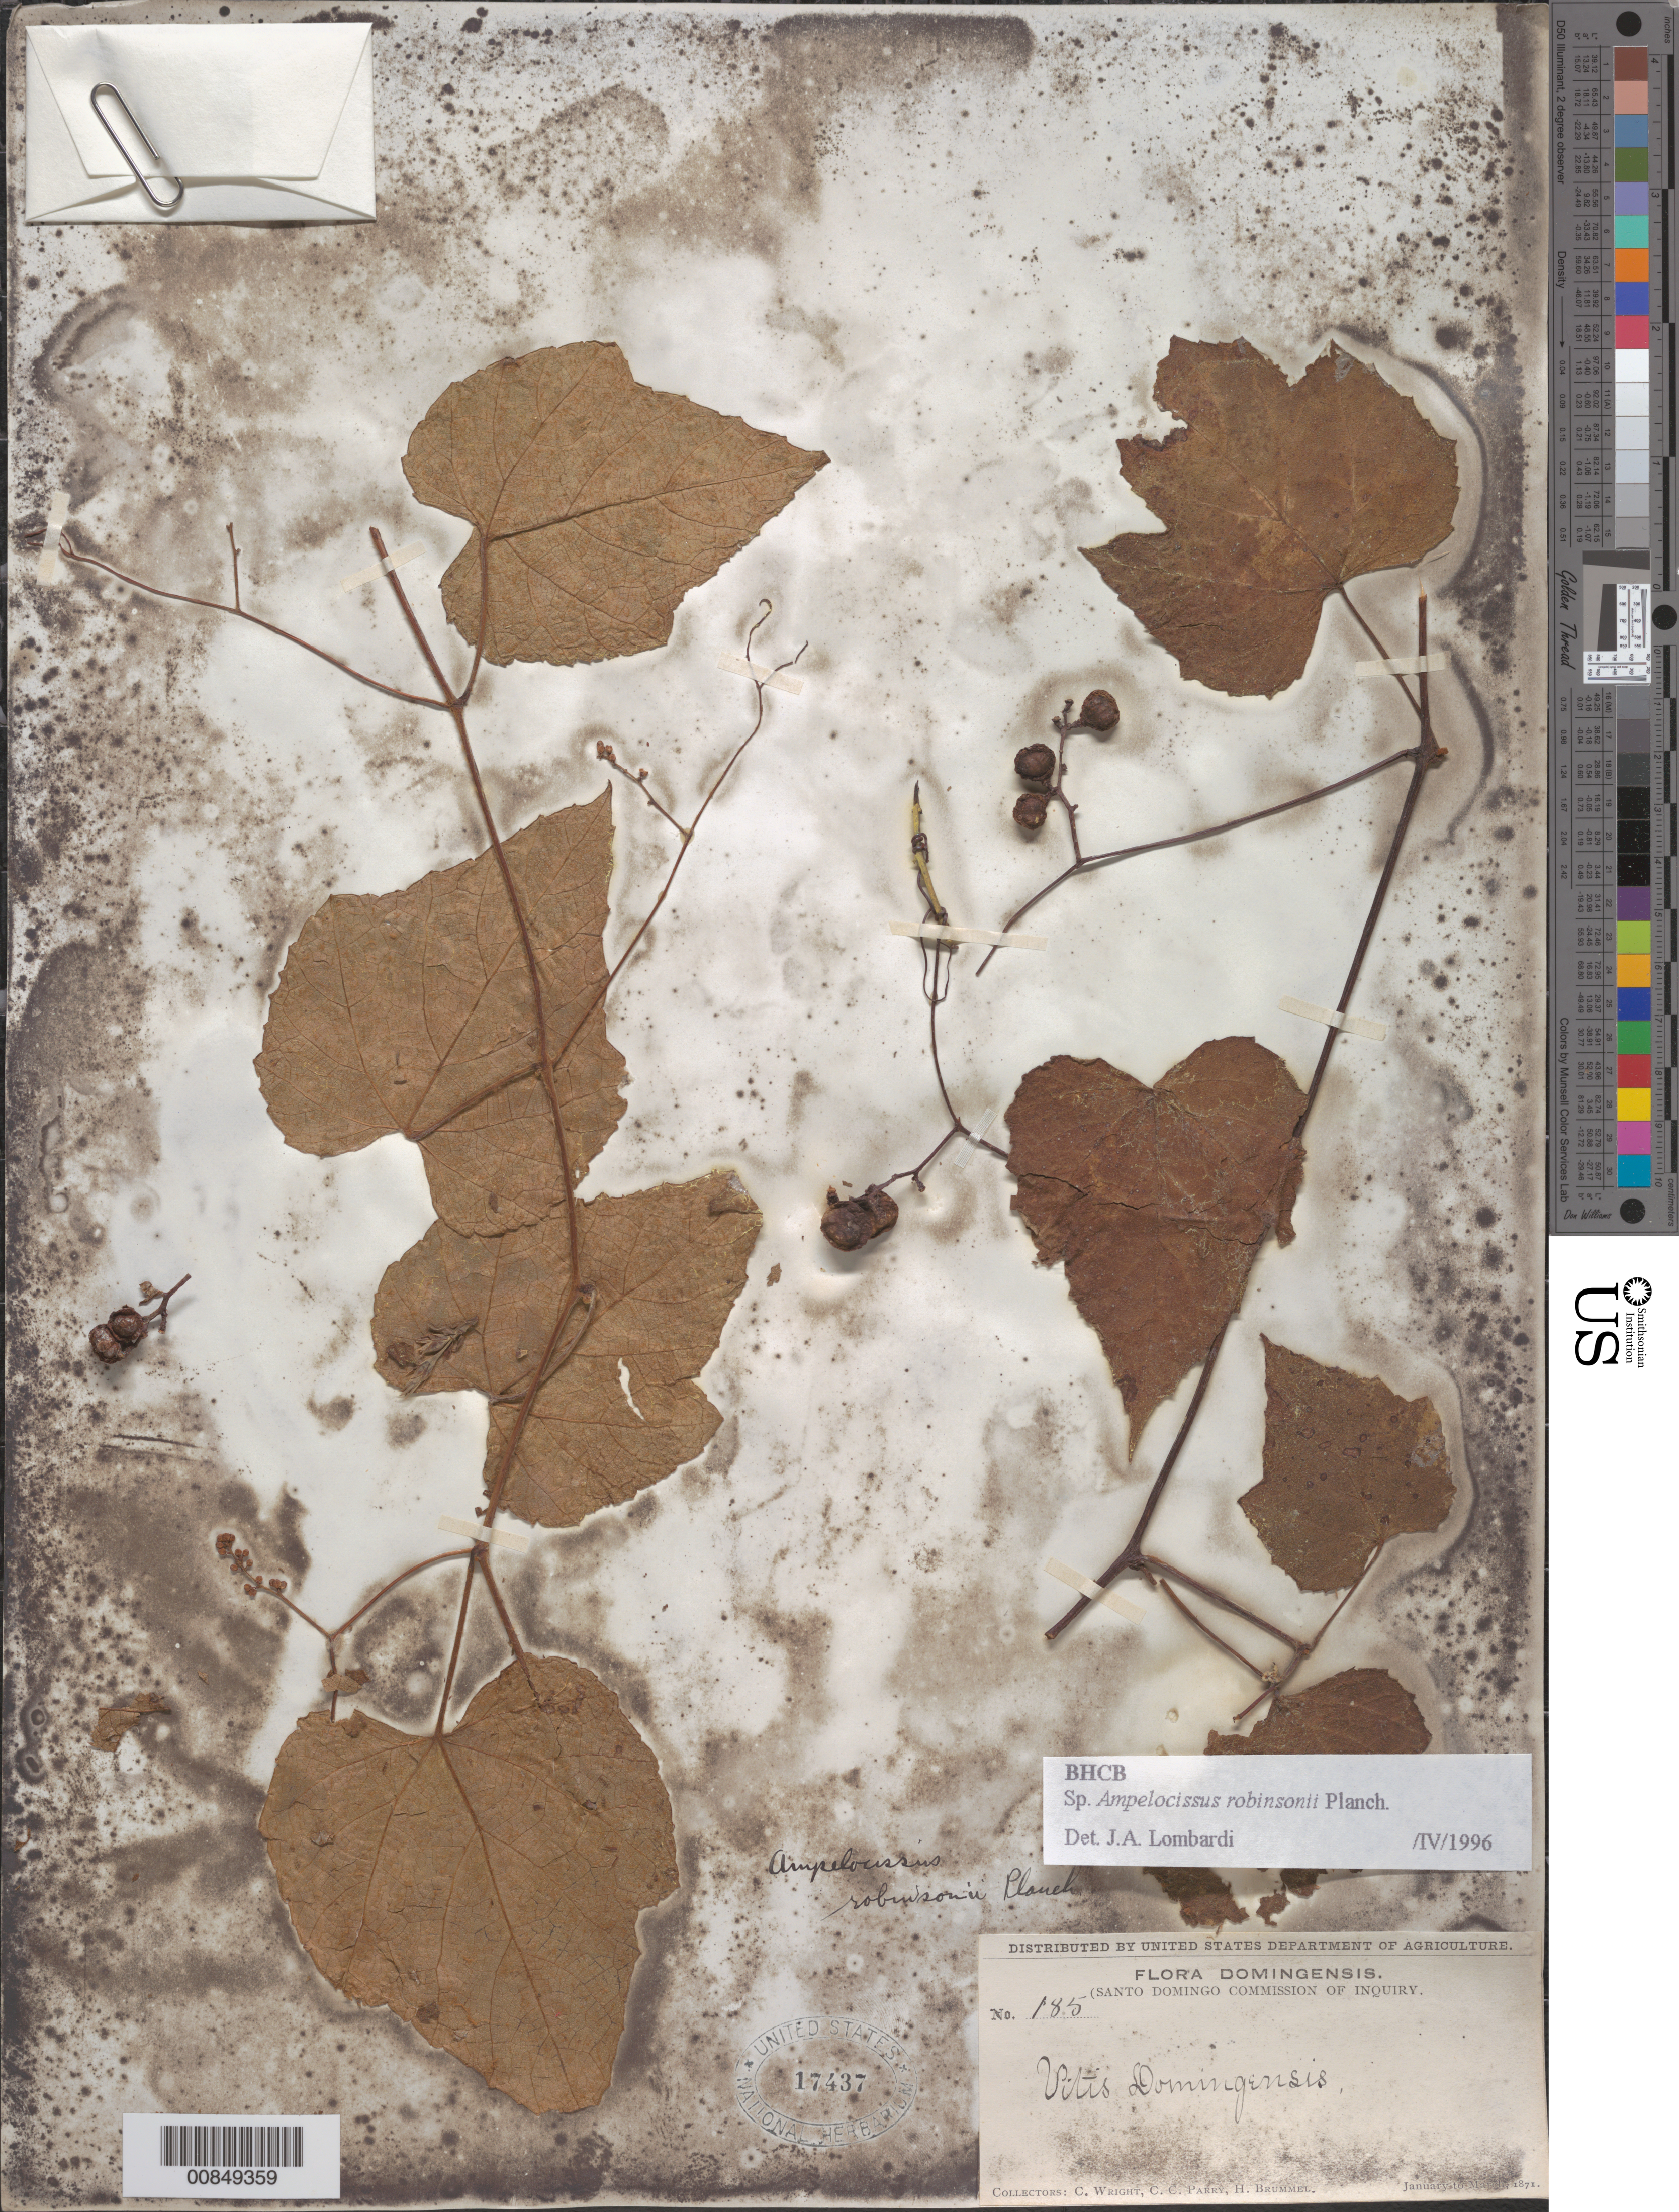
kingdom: Plantae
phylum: Tracheophyta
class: Magnoliopsida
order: Vitales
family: Vitaceae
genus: Ampelocissus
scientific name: Ampelocissus robinsonii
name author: Planch.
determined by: Lombardi, Julio A.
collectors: C. Wright, C. C. Parry & H. Brummel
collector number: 185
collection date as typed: Jan 1871 to -- Mar 1871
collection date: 1871-01/1871-03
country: Dominican Republic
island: Hispaniola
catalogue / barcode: US 17437